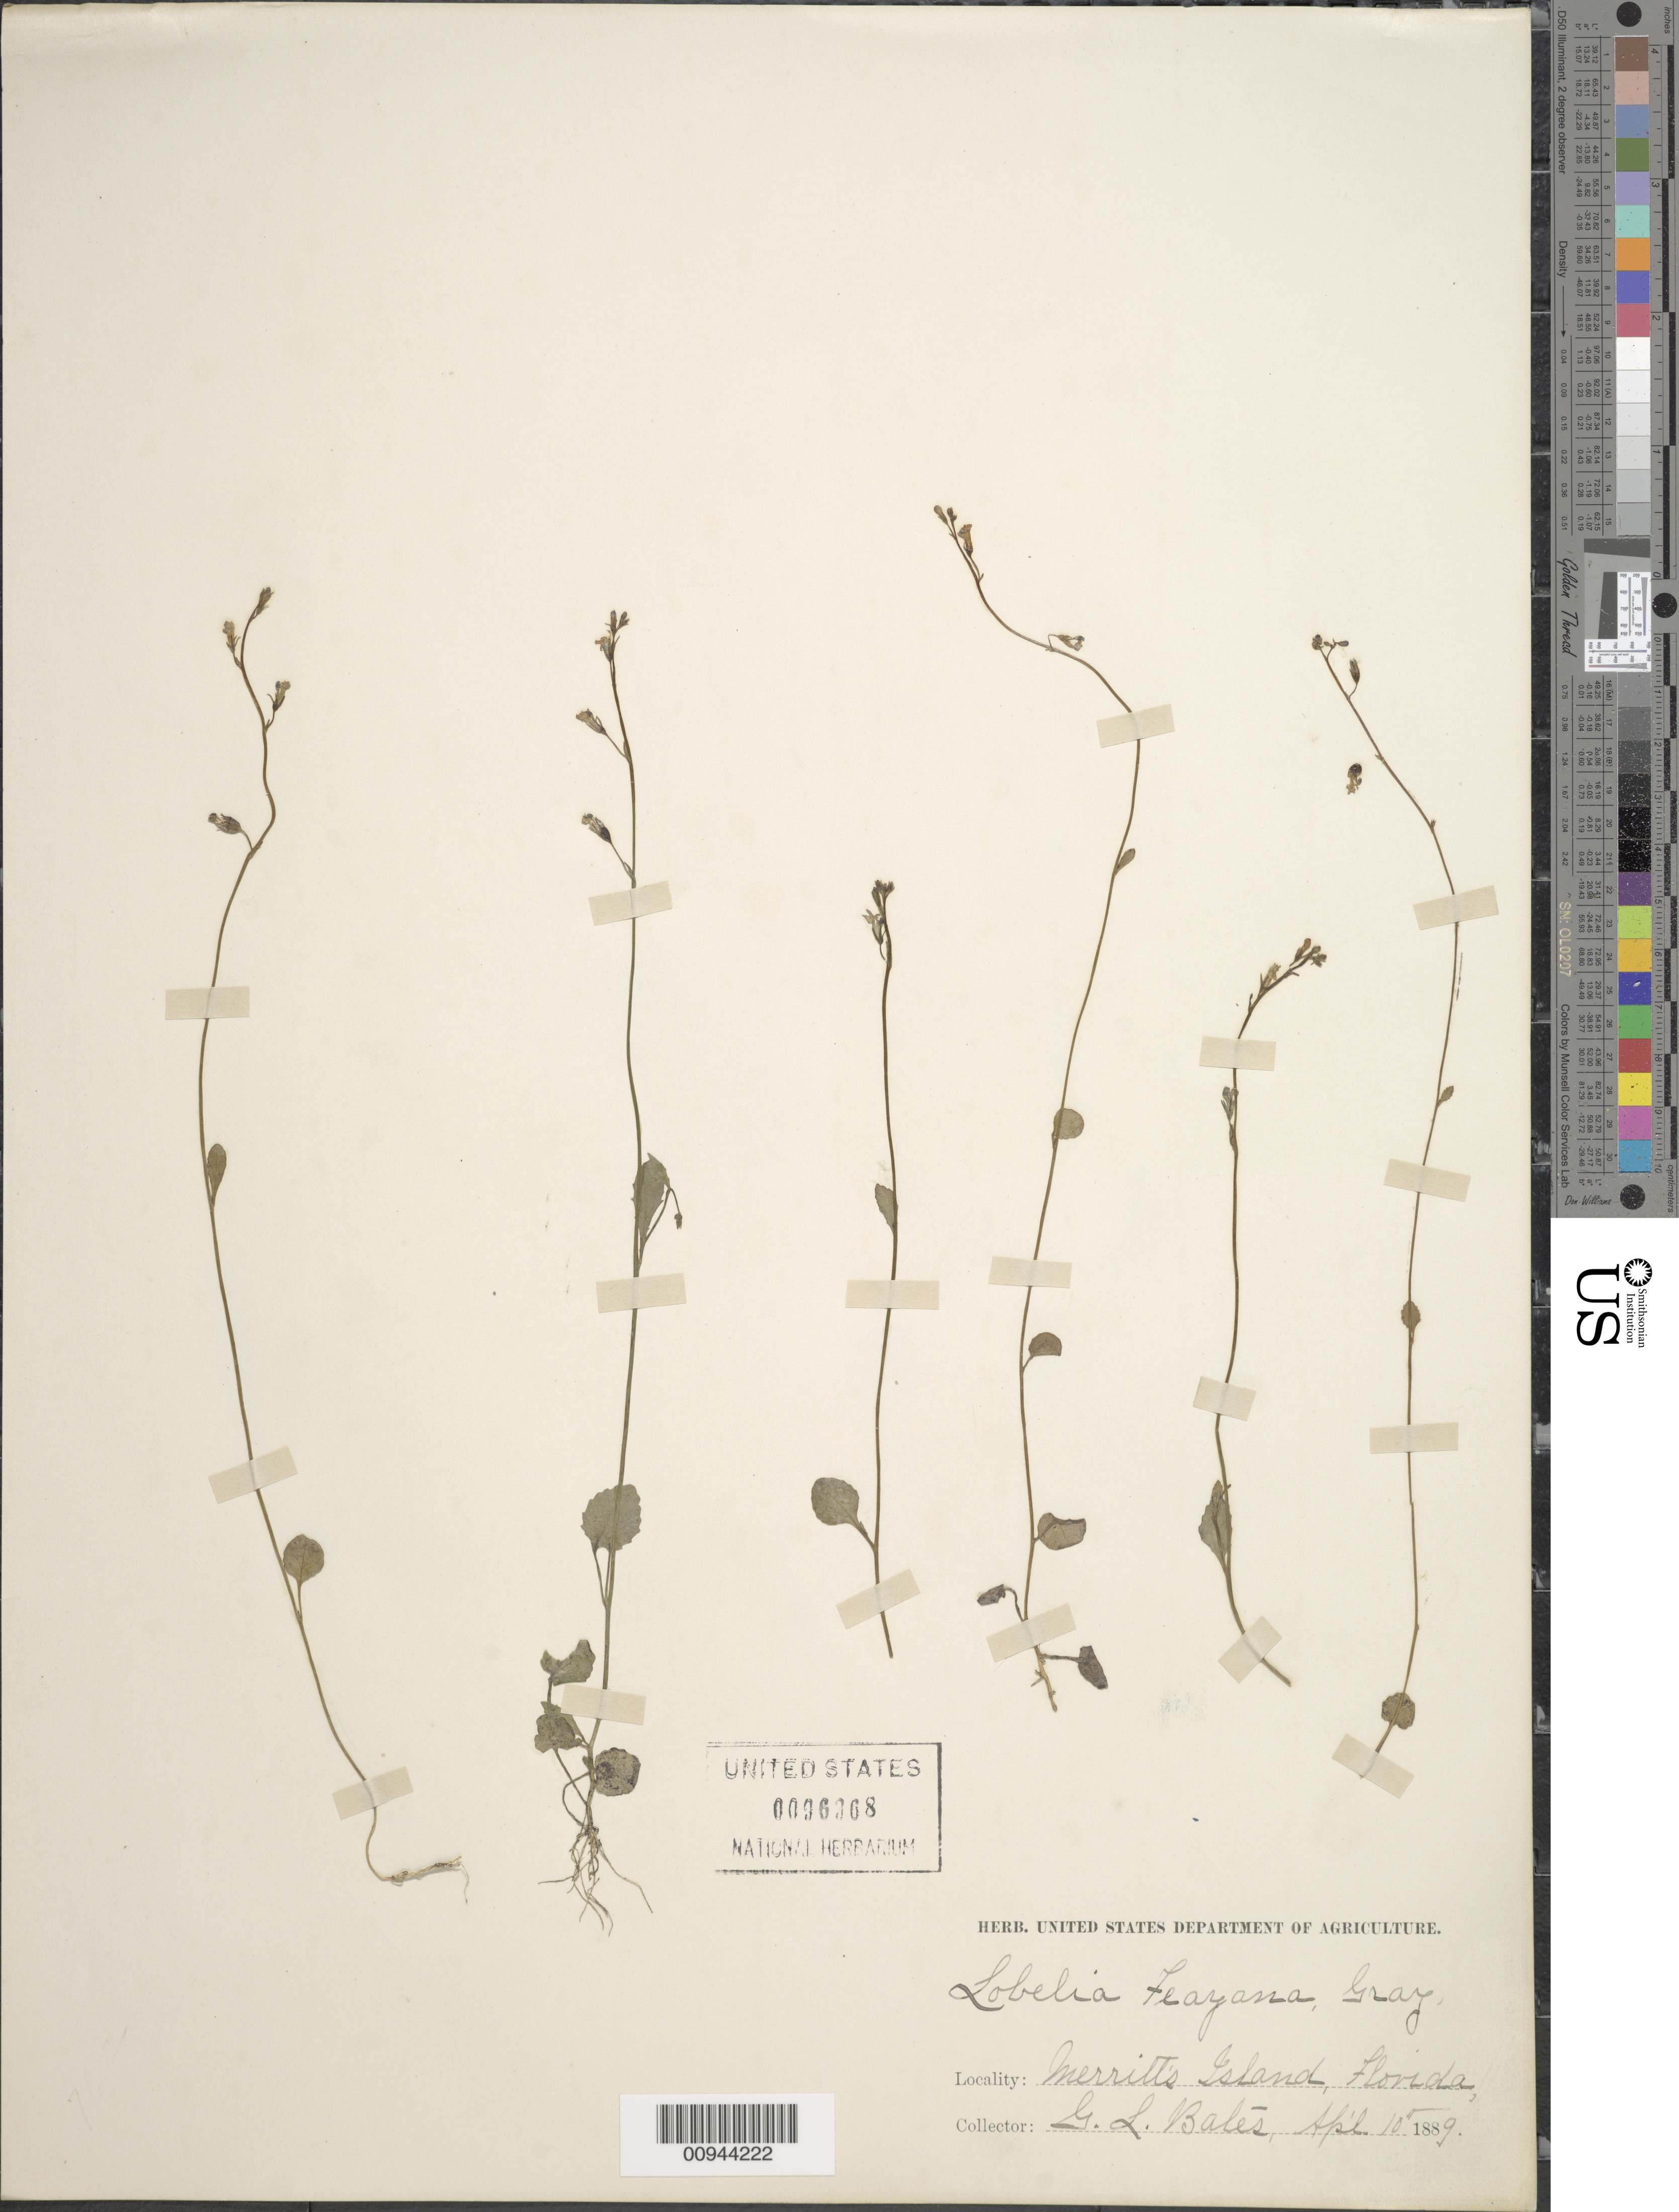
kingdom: Plantae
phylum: Tracheophyta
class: Magnoliopsida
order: Asterales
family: Campanulaceae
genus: Lobelia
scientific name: Lobelia feayana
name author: A. Gray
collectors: G. Bates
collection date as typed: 10 Apr 1889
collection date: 1889-04-10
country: United States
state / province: Florida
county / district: Brevard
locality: Merritt island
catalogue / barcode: US 96368